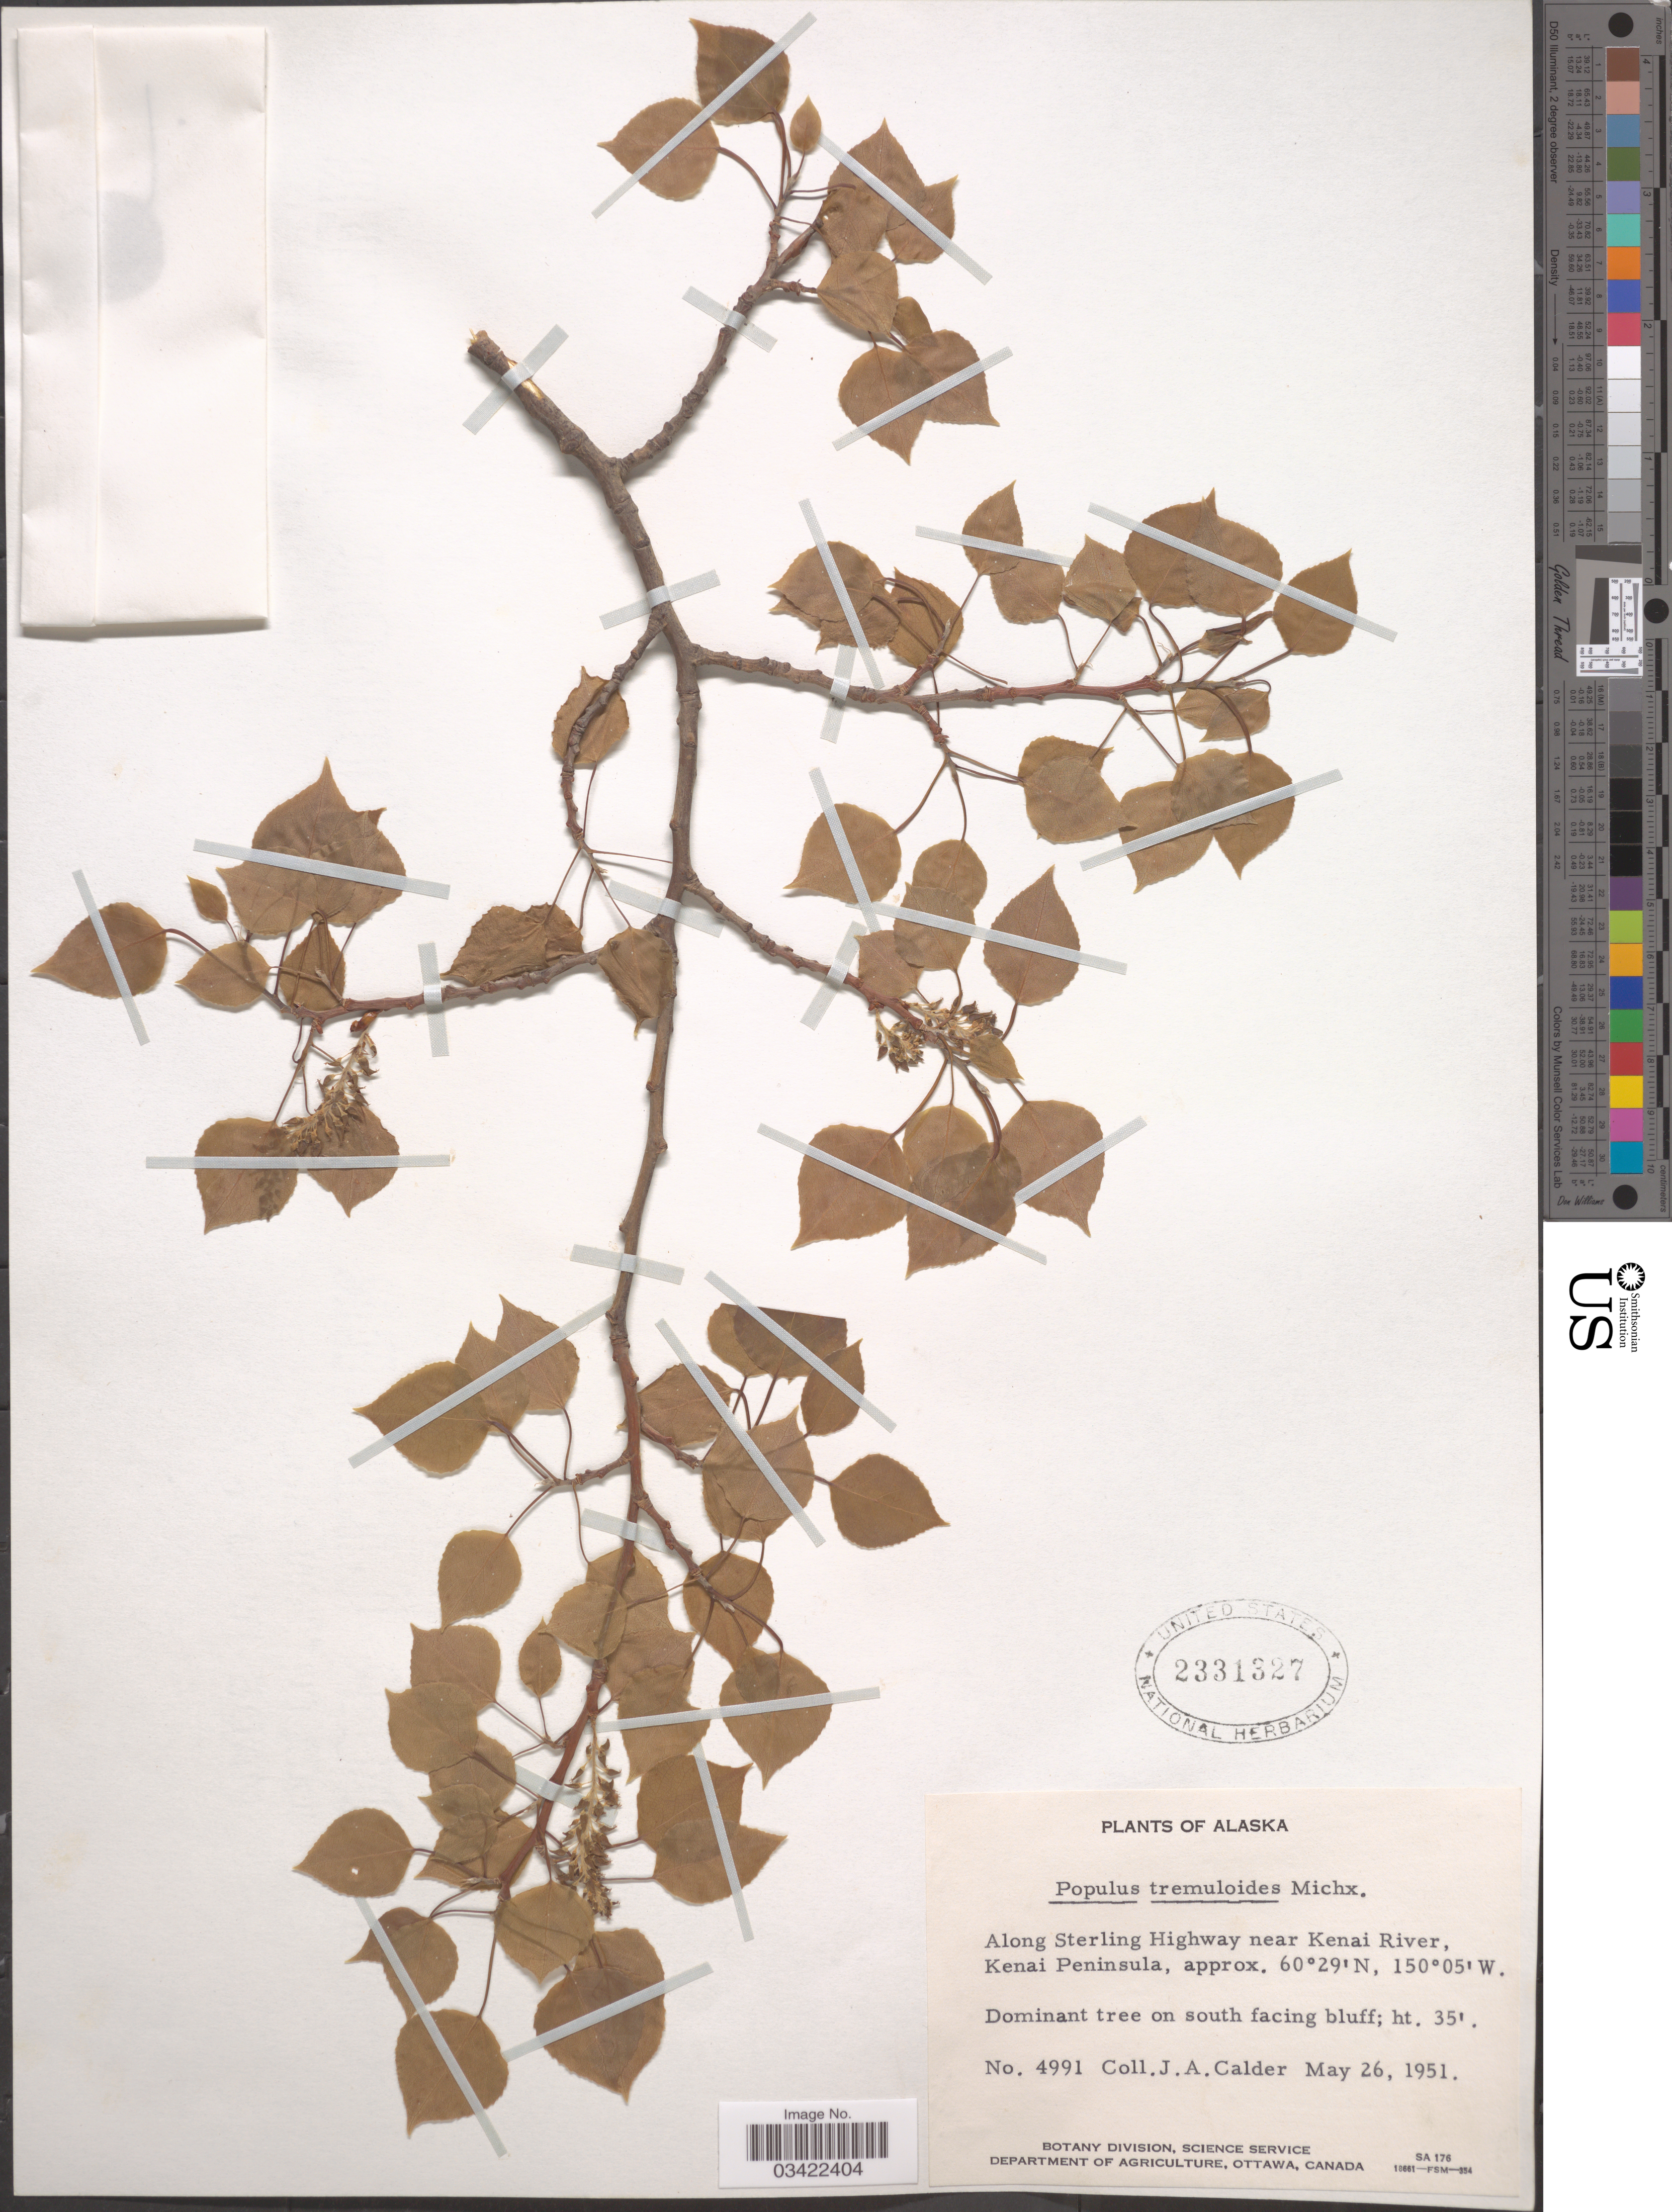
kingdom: Plantae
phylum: Tracheophyta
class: Magnoliopsida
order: Malpighiales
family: Salicaceae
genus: Populus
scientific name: Populus tremuloides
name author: Michx.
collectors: J. A. Calder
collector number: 4991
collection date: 1951-05-26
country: United States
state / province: Alaska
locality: Along Sterling Highway near Kenai River, Kenai Peninsula.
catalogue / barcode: US 2331327